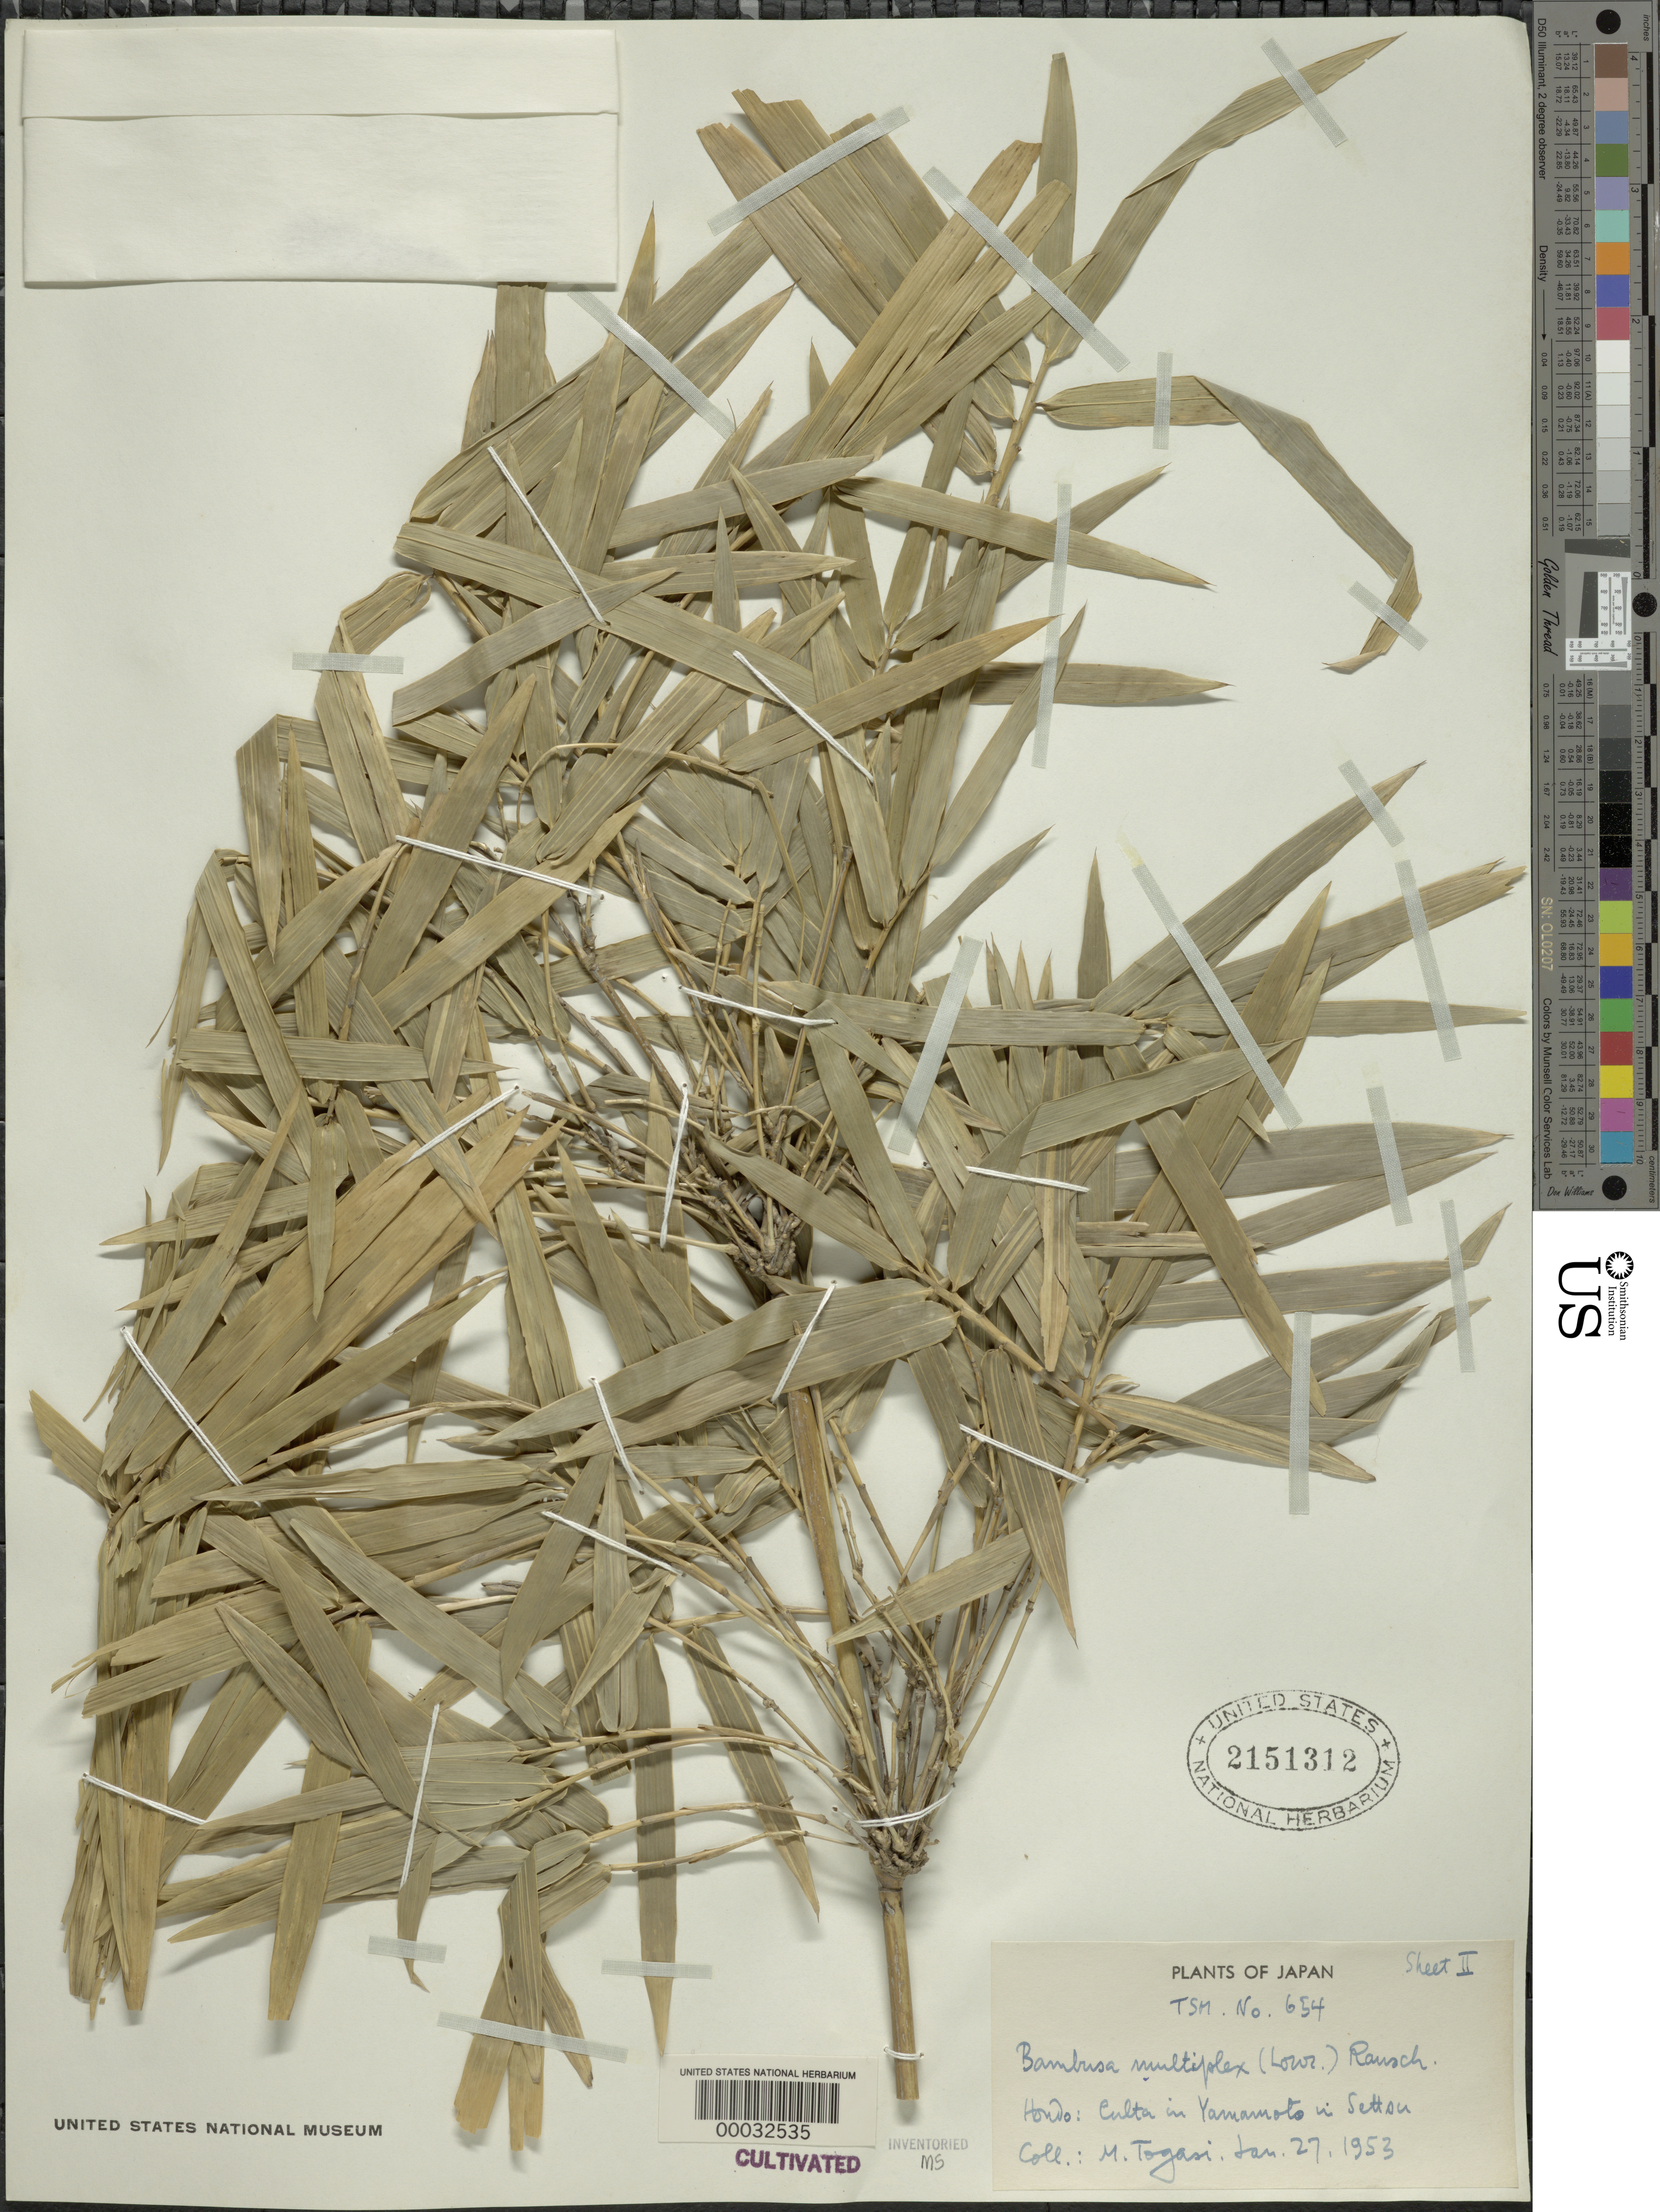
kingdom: Plantae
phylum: Tracheophyta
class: Liliopsida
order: Poales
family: Poaceae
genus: Bambusa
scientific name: Bambusa multiplex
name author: (Lour.) Raeusch. ex Schult. & Schult. f.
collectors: M. Togasi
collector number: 654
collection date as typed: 27 Jan 1953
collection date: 1953-01-27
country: Japan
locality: Yamamoto, settsu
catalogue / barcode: US 2151312